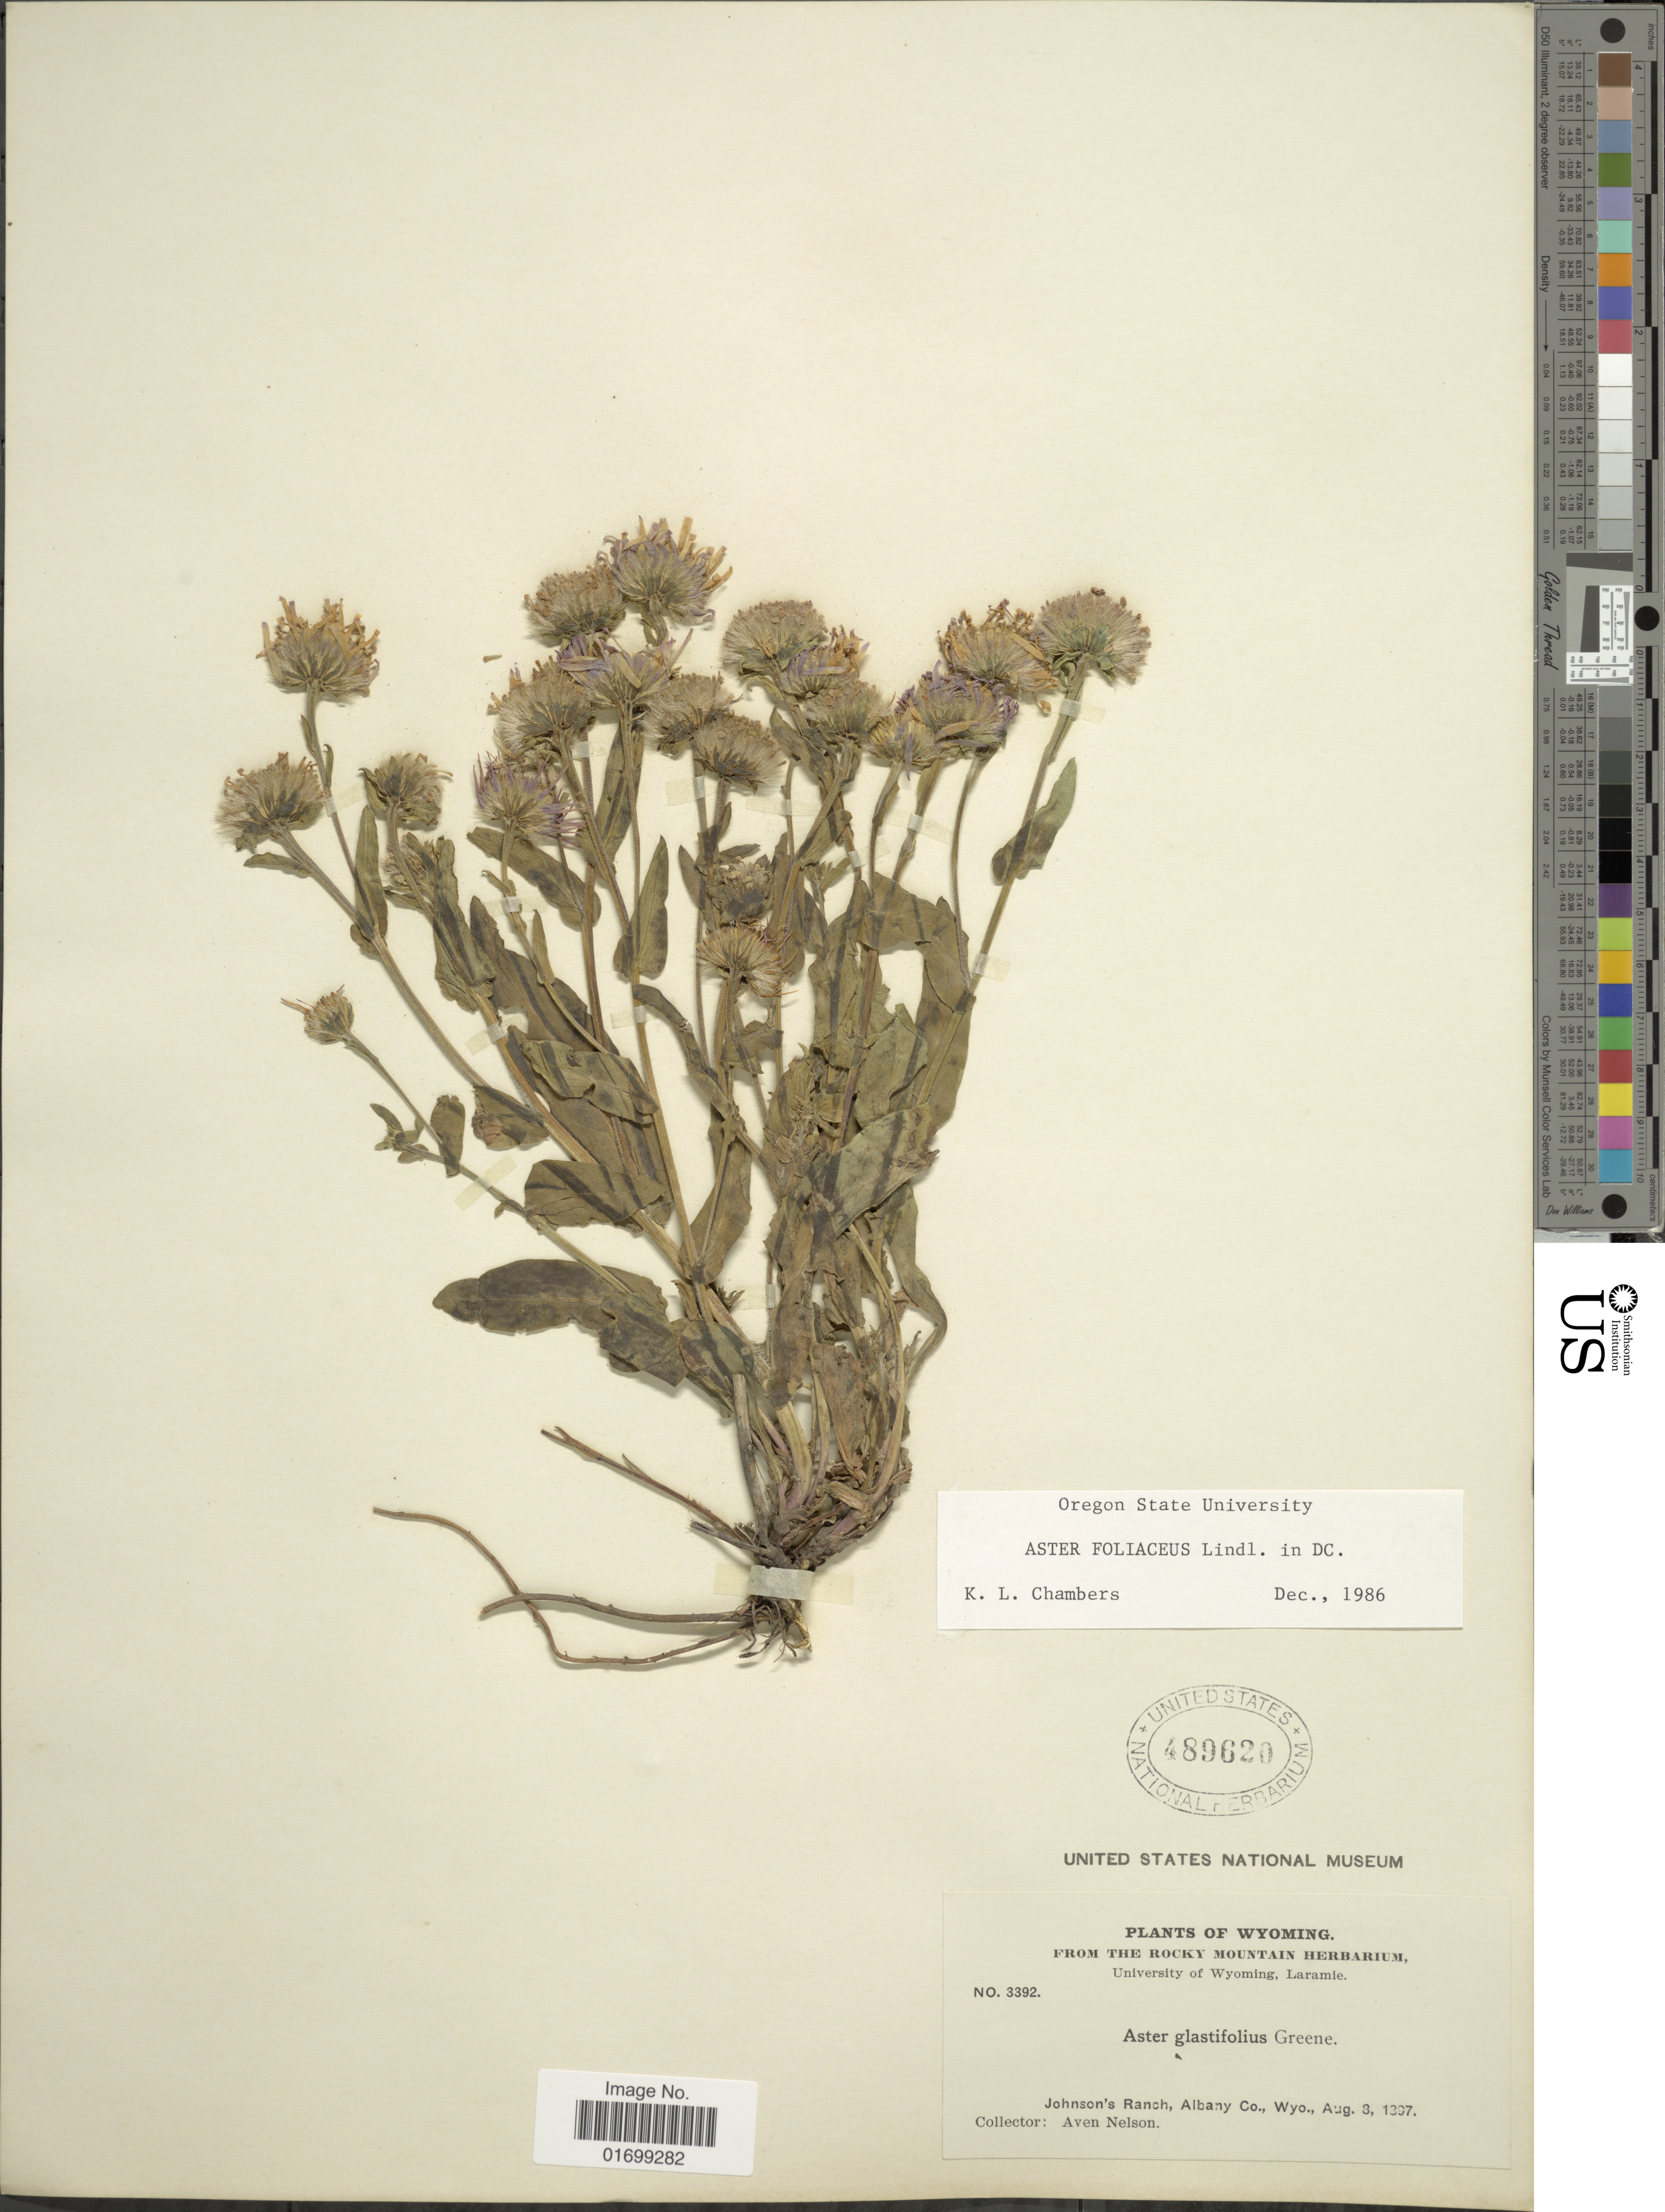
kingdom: Plantae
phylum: Tracheophyta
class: Magnoliopsida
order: Asterales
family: Asteraceae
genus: Symphyotrichum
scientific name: Symphyotrichum foliaceum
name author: (Lindl. ex DC.) G.L. Nesom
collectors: A. Nelson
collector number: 3392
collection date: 1897-08-03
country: United States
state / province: Wyoming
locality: Johnson's Ranch, Albany Co.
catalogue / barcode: US 489620